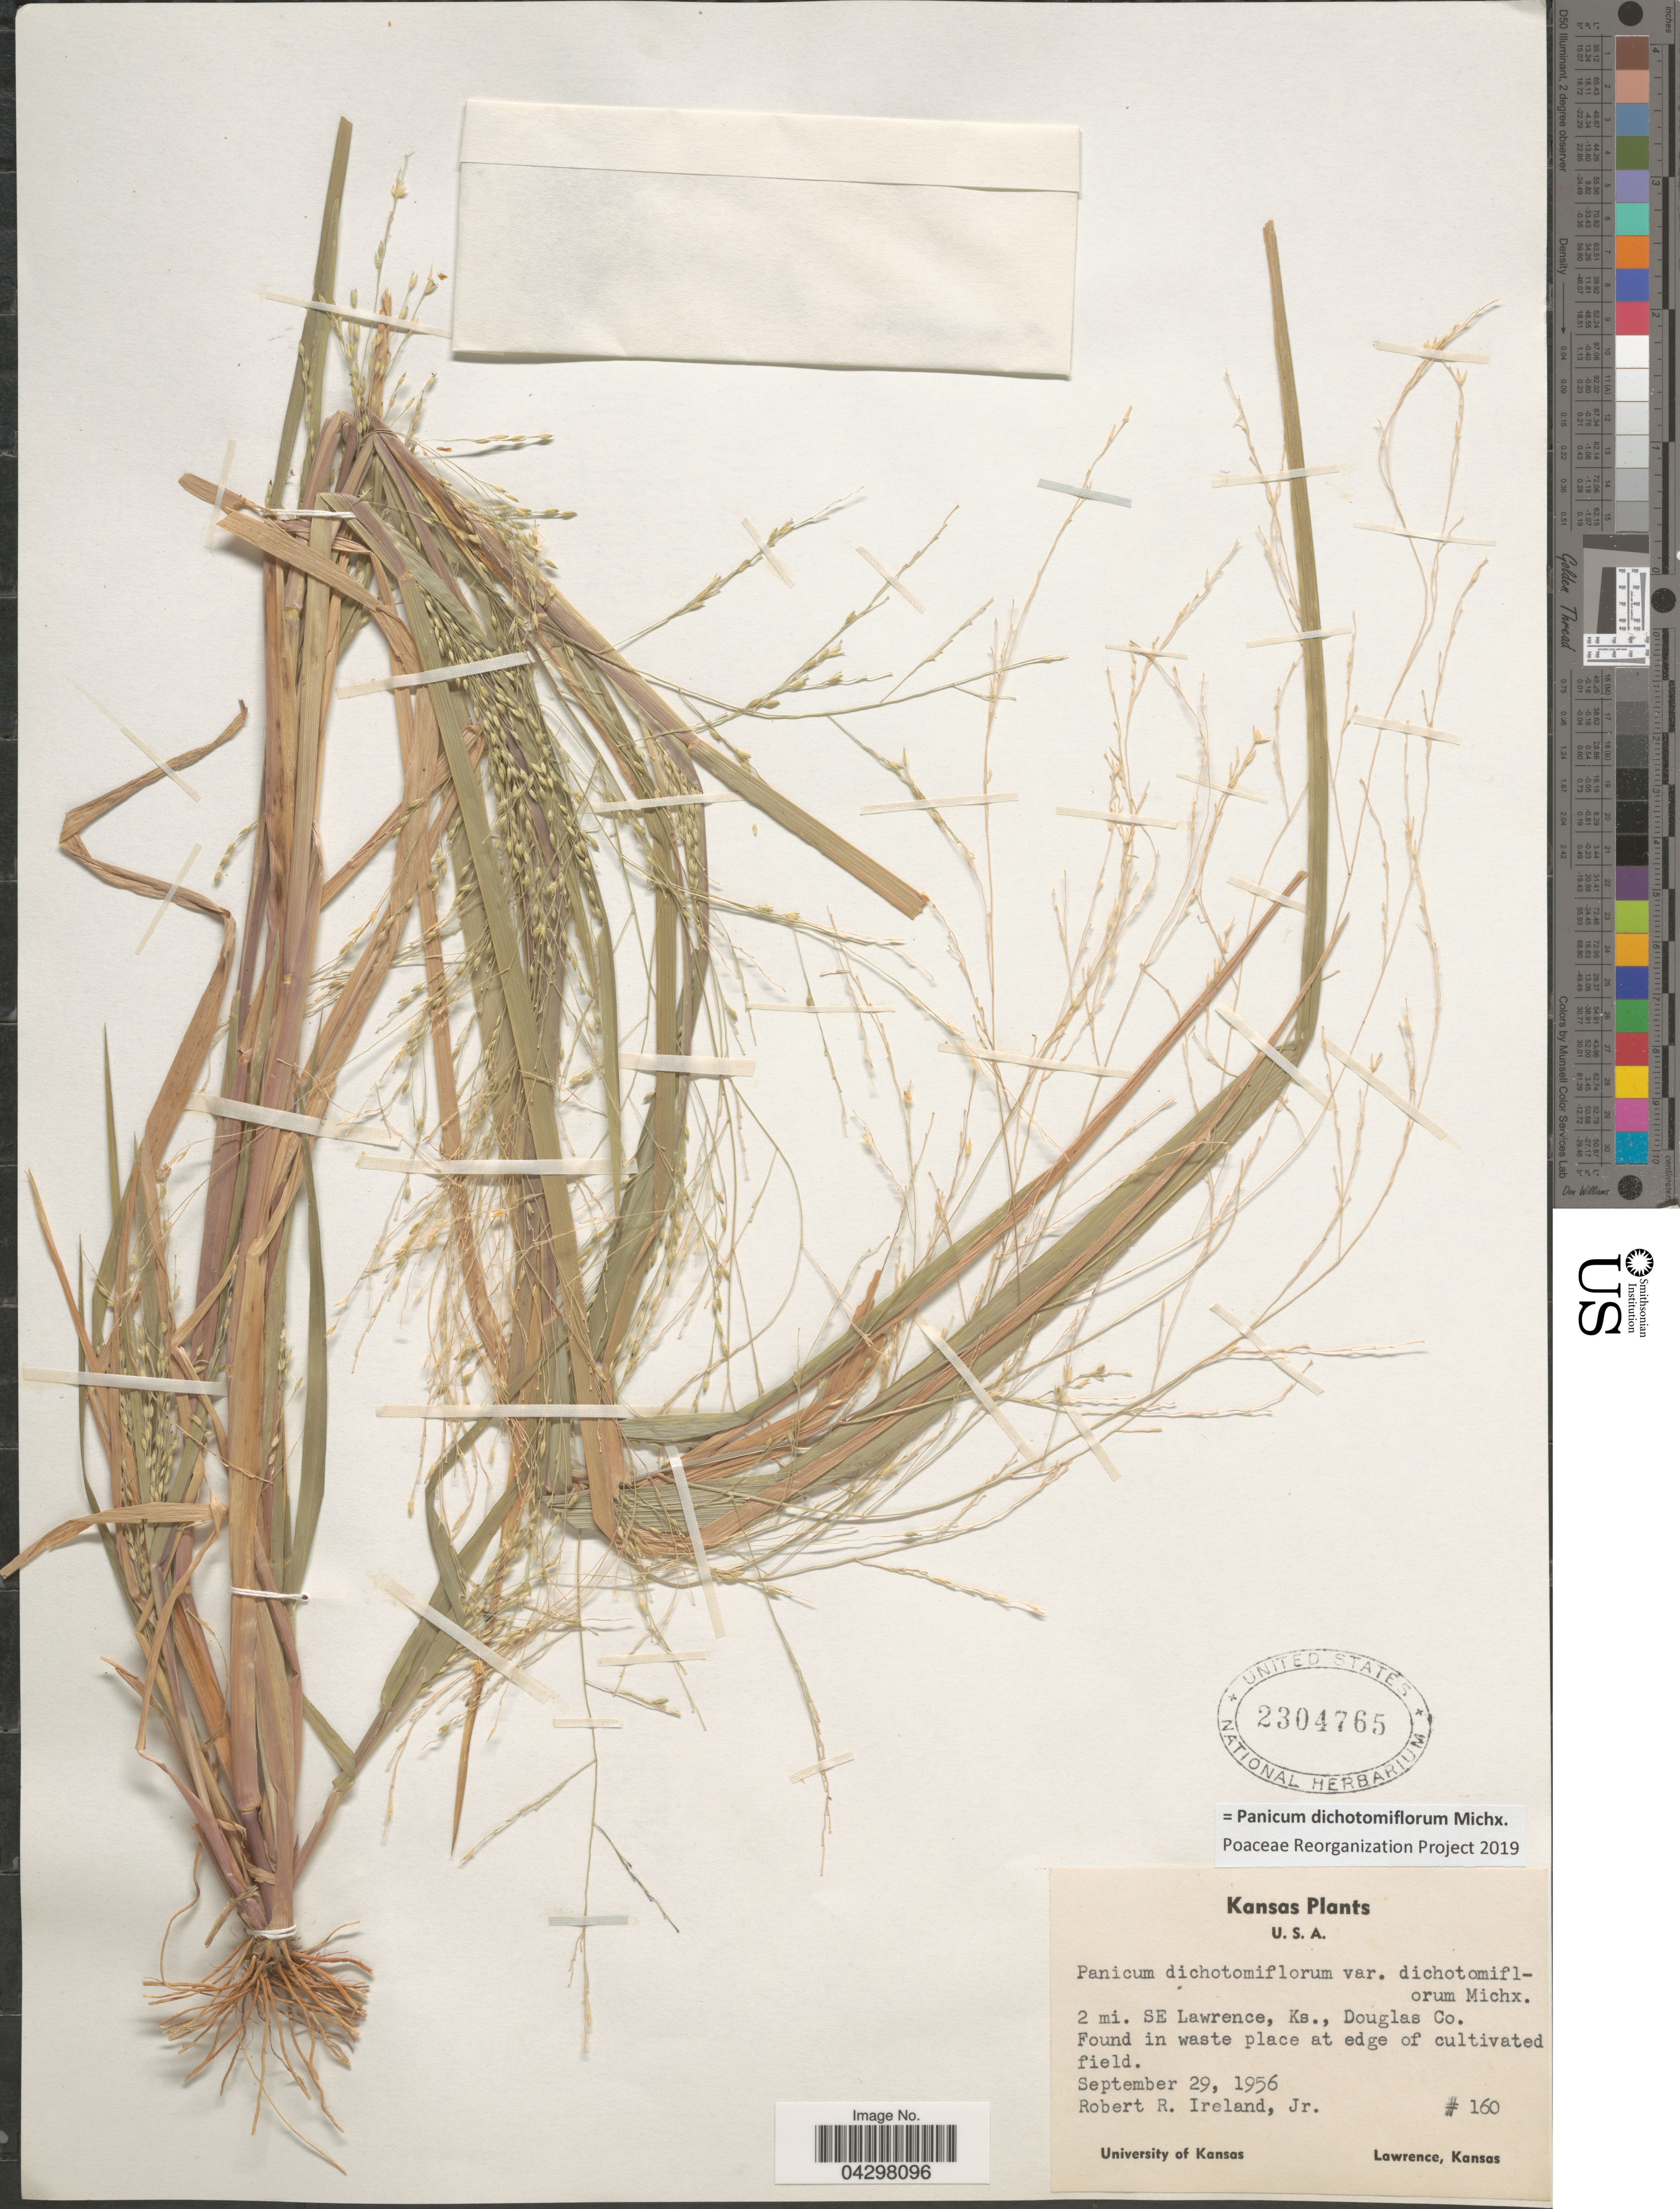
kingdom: Plantae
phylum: Tracheophyta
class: Liliopsida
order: Poales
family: Poaceae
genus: Panicum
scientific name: Panicum dichotomiflorum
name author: Michx.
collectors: R. Ireland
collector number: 160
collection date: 1956-09-29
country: United States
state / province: Kansas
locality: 2 mi. SE Lawrence, Douglas Co.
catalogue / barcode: US 2304765